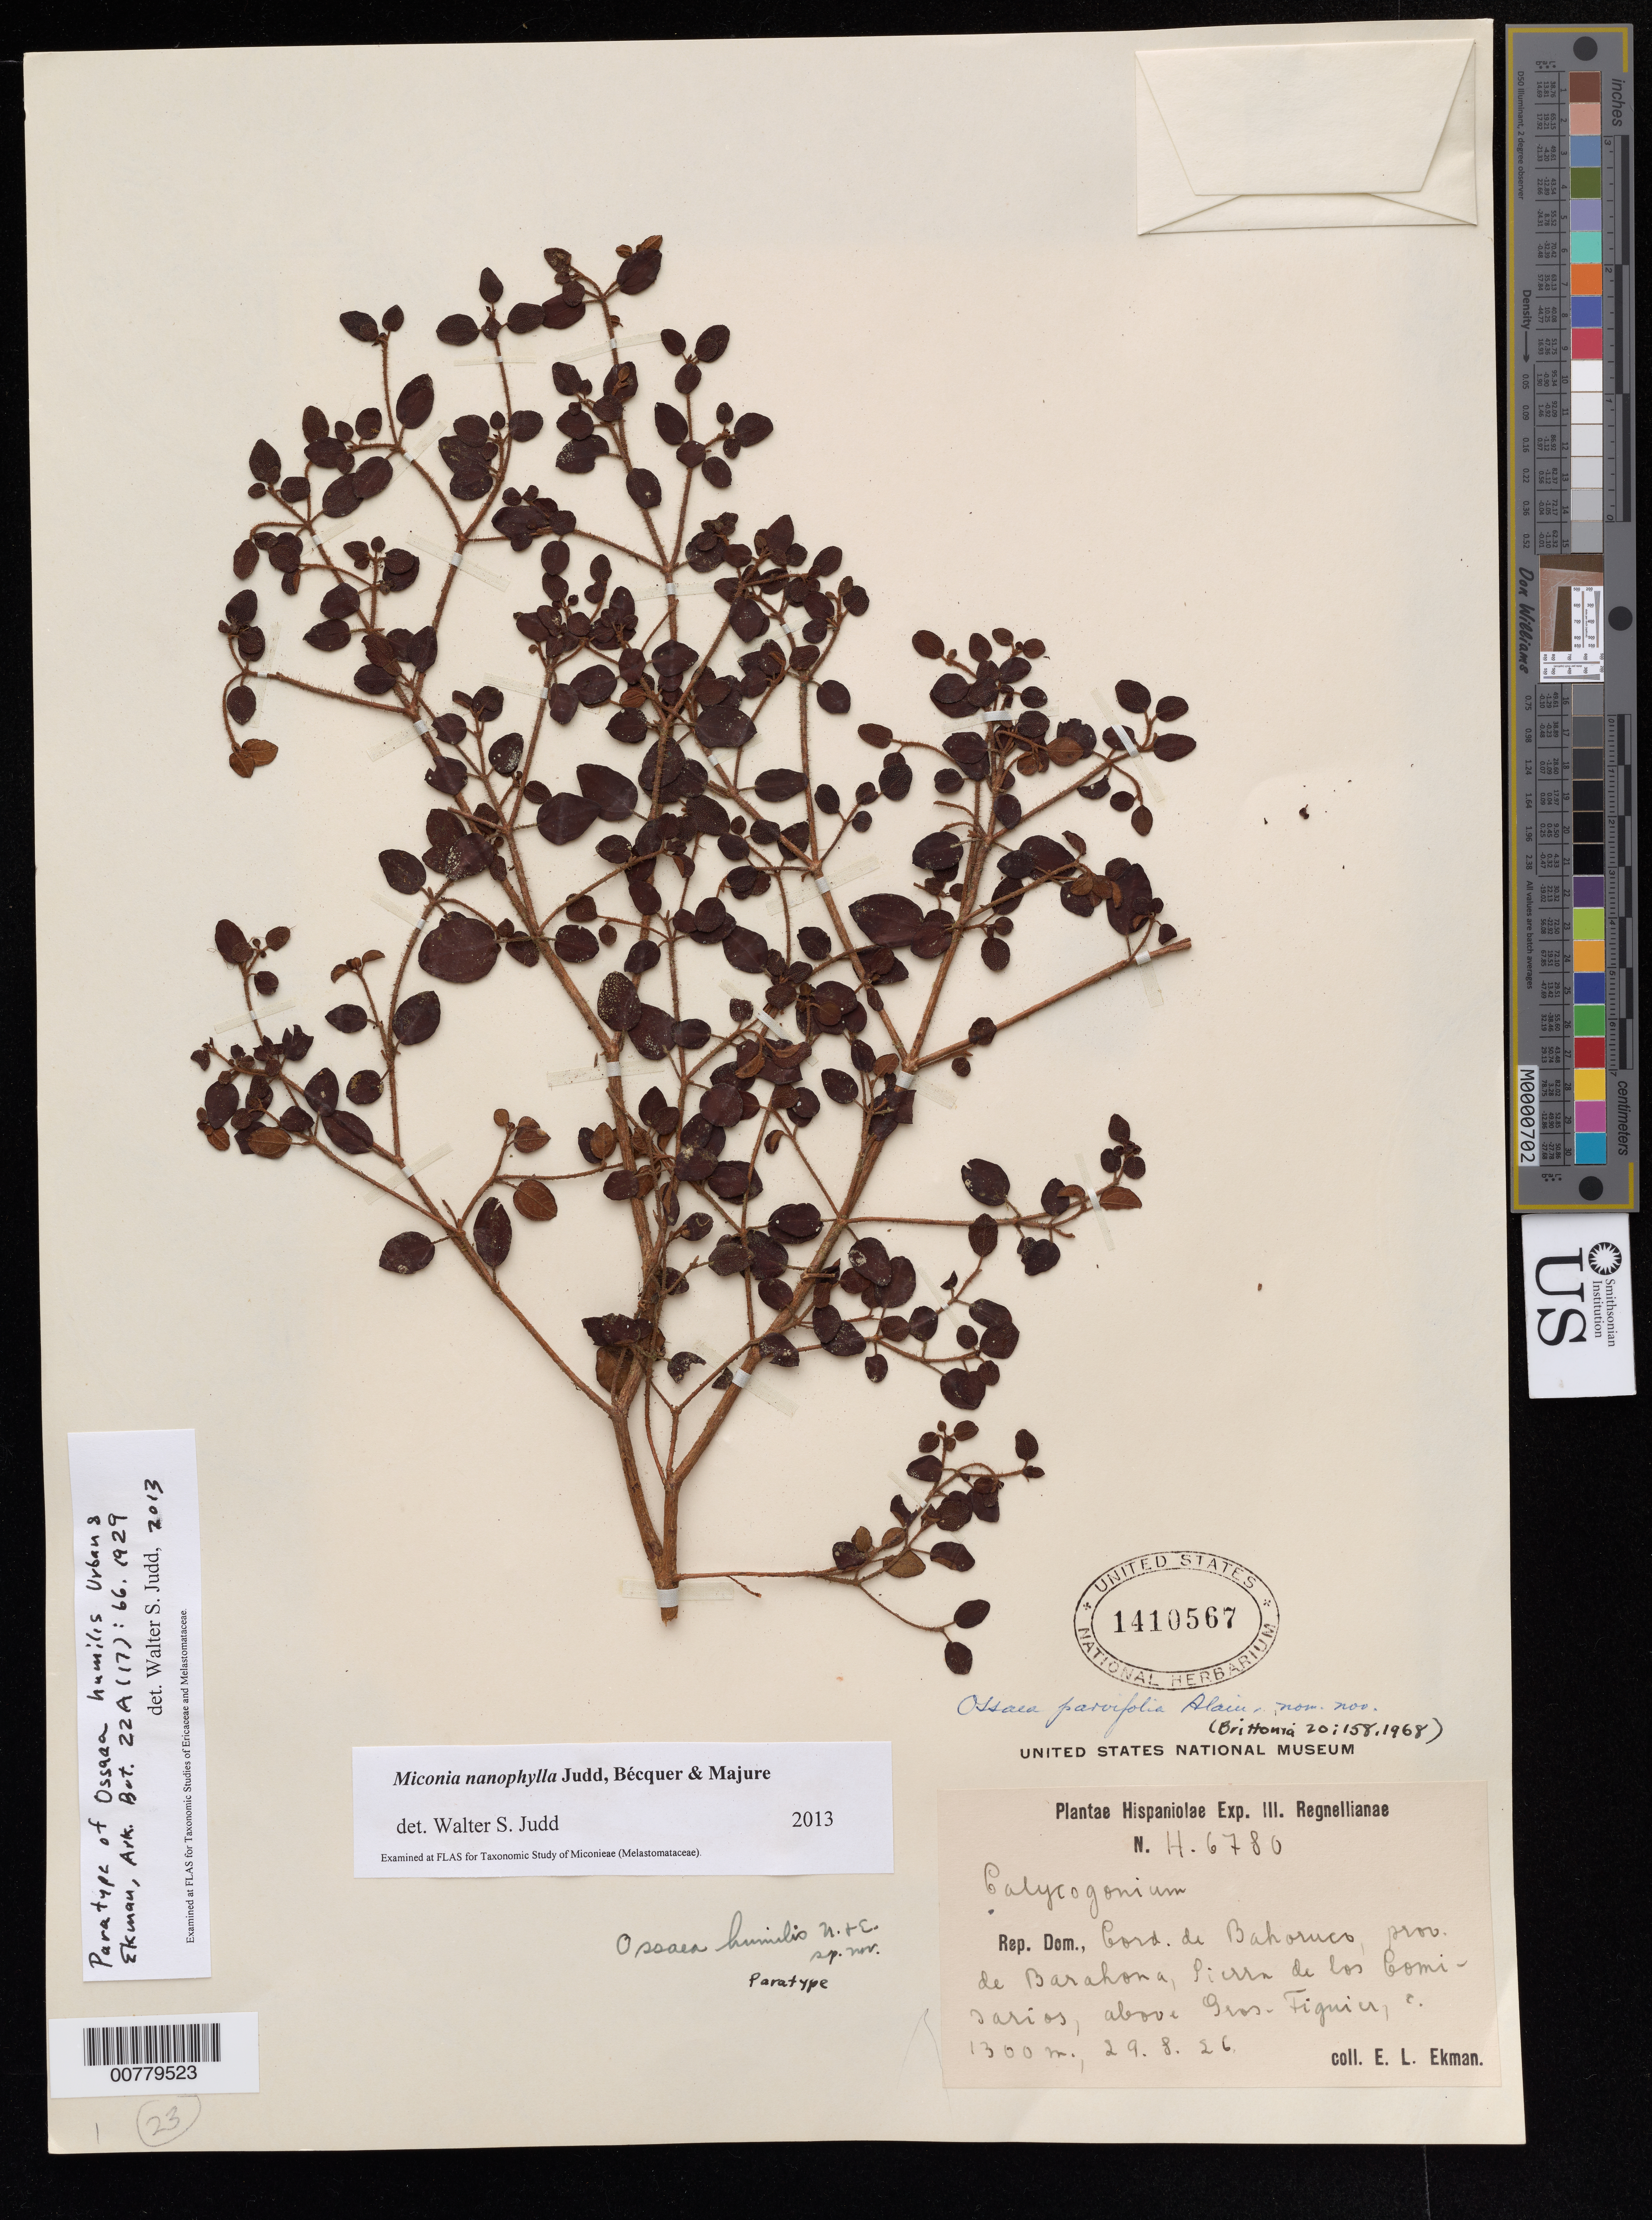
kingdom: Plantae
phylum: Tracheophyta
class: Magnoliopsida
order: Myrtales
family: Melastomataceae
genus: Miconia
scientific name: Miconia nanophylla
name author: Judd et al.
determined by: Judd, Walter S.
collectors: E. L. Ekman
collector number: H 6780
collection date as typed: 29 Aug 1926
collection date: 1926-08-29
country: Dominican Republic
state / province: Barahona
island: Hispaniola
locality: Cordillera de Bahoruco, Sierra de los Comisarios, above Gros. Figuier.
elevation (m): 1300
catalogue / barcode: US 1410567